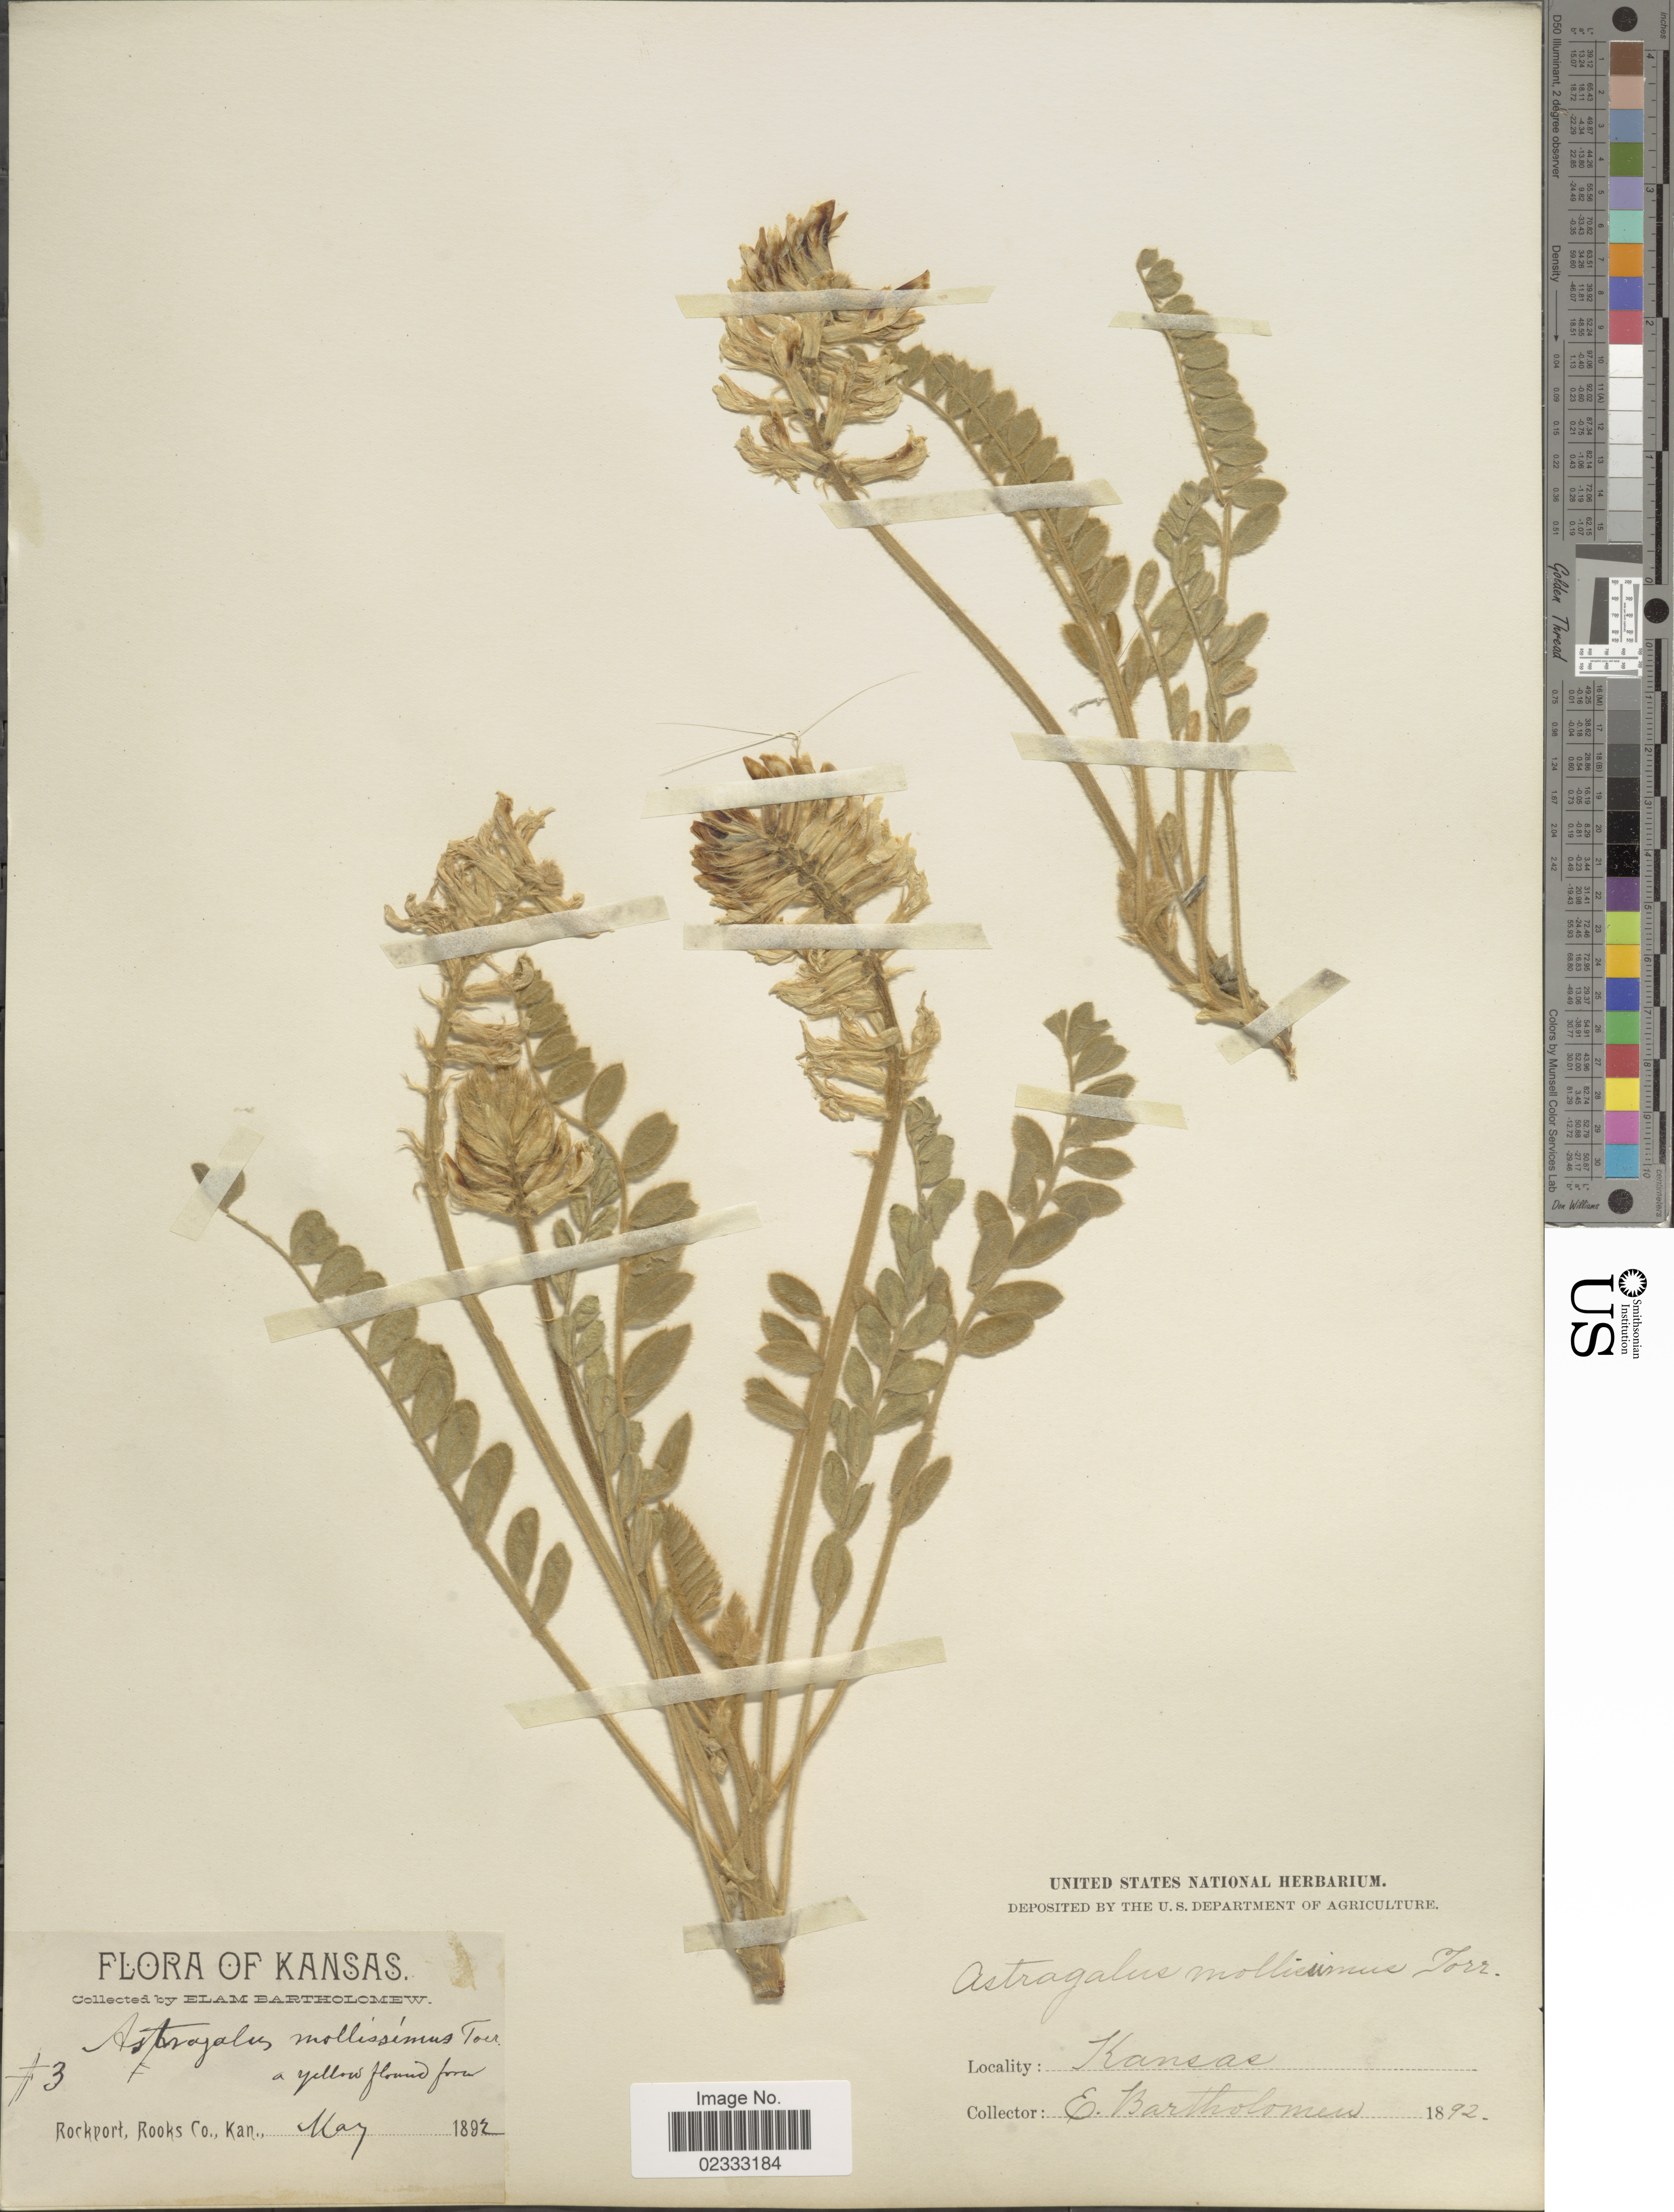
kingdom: Plantae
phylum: Tracheophyta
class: Magnoliopsida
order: Fabales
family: Fabaceae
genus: Astragalus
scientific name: Astragalus mollissimus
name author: Torr.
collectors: E. Bartholomew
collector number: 3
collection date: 1892-05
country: United States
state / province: Kansas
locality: Kansas, Rockport, Rooks Co., Kan.